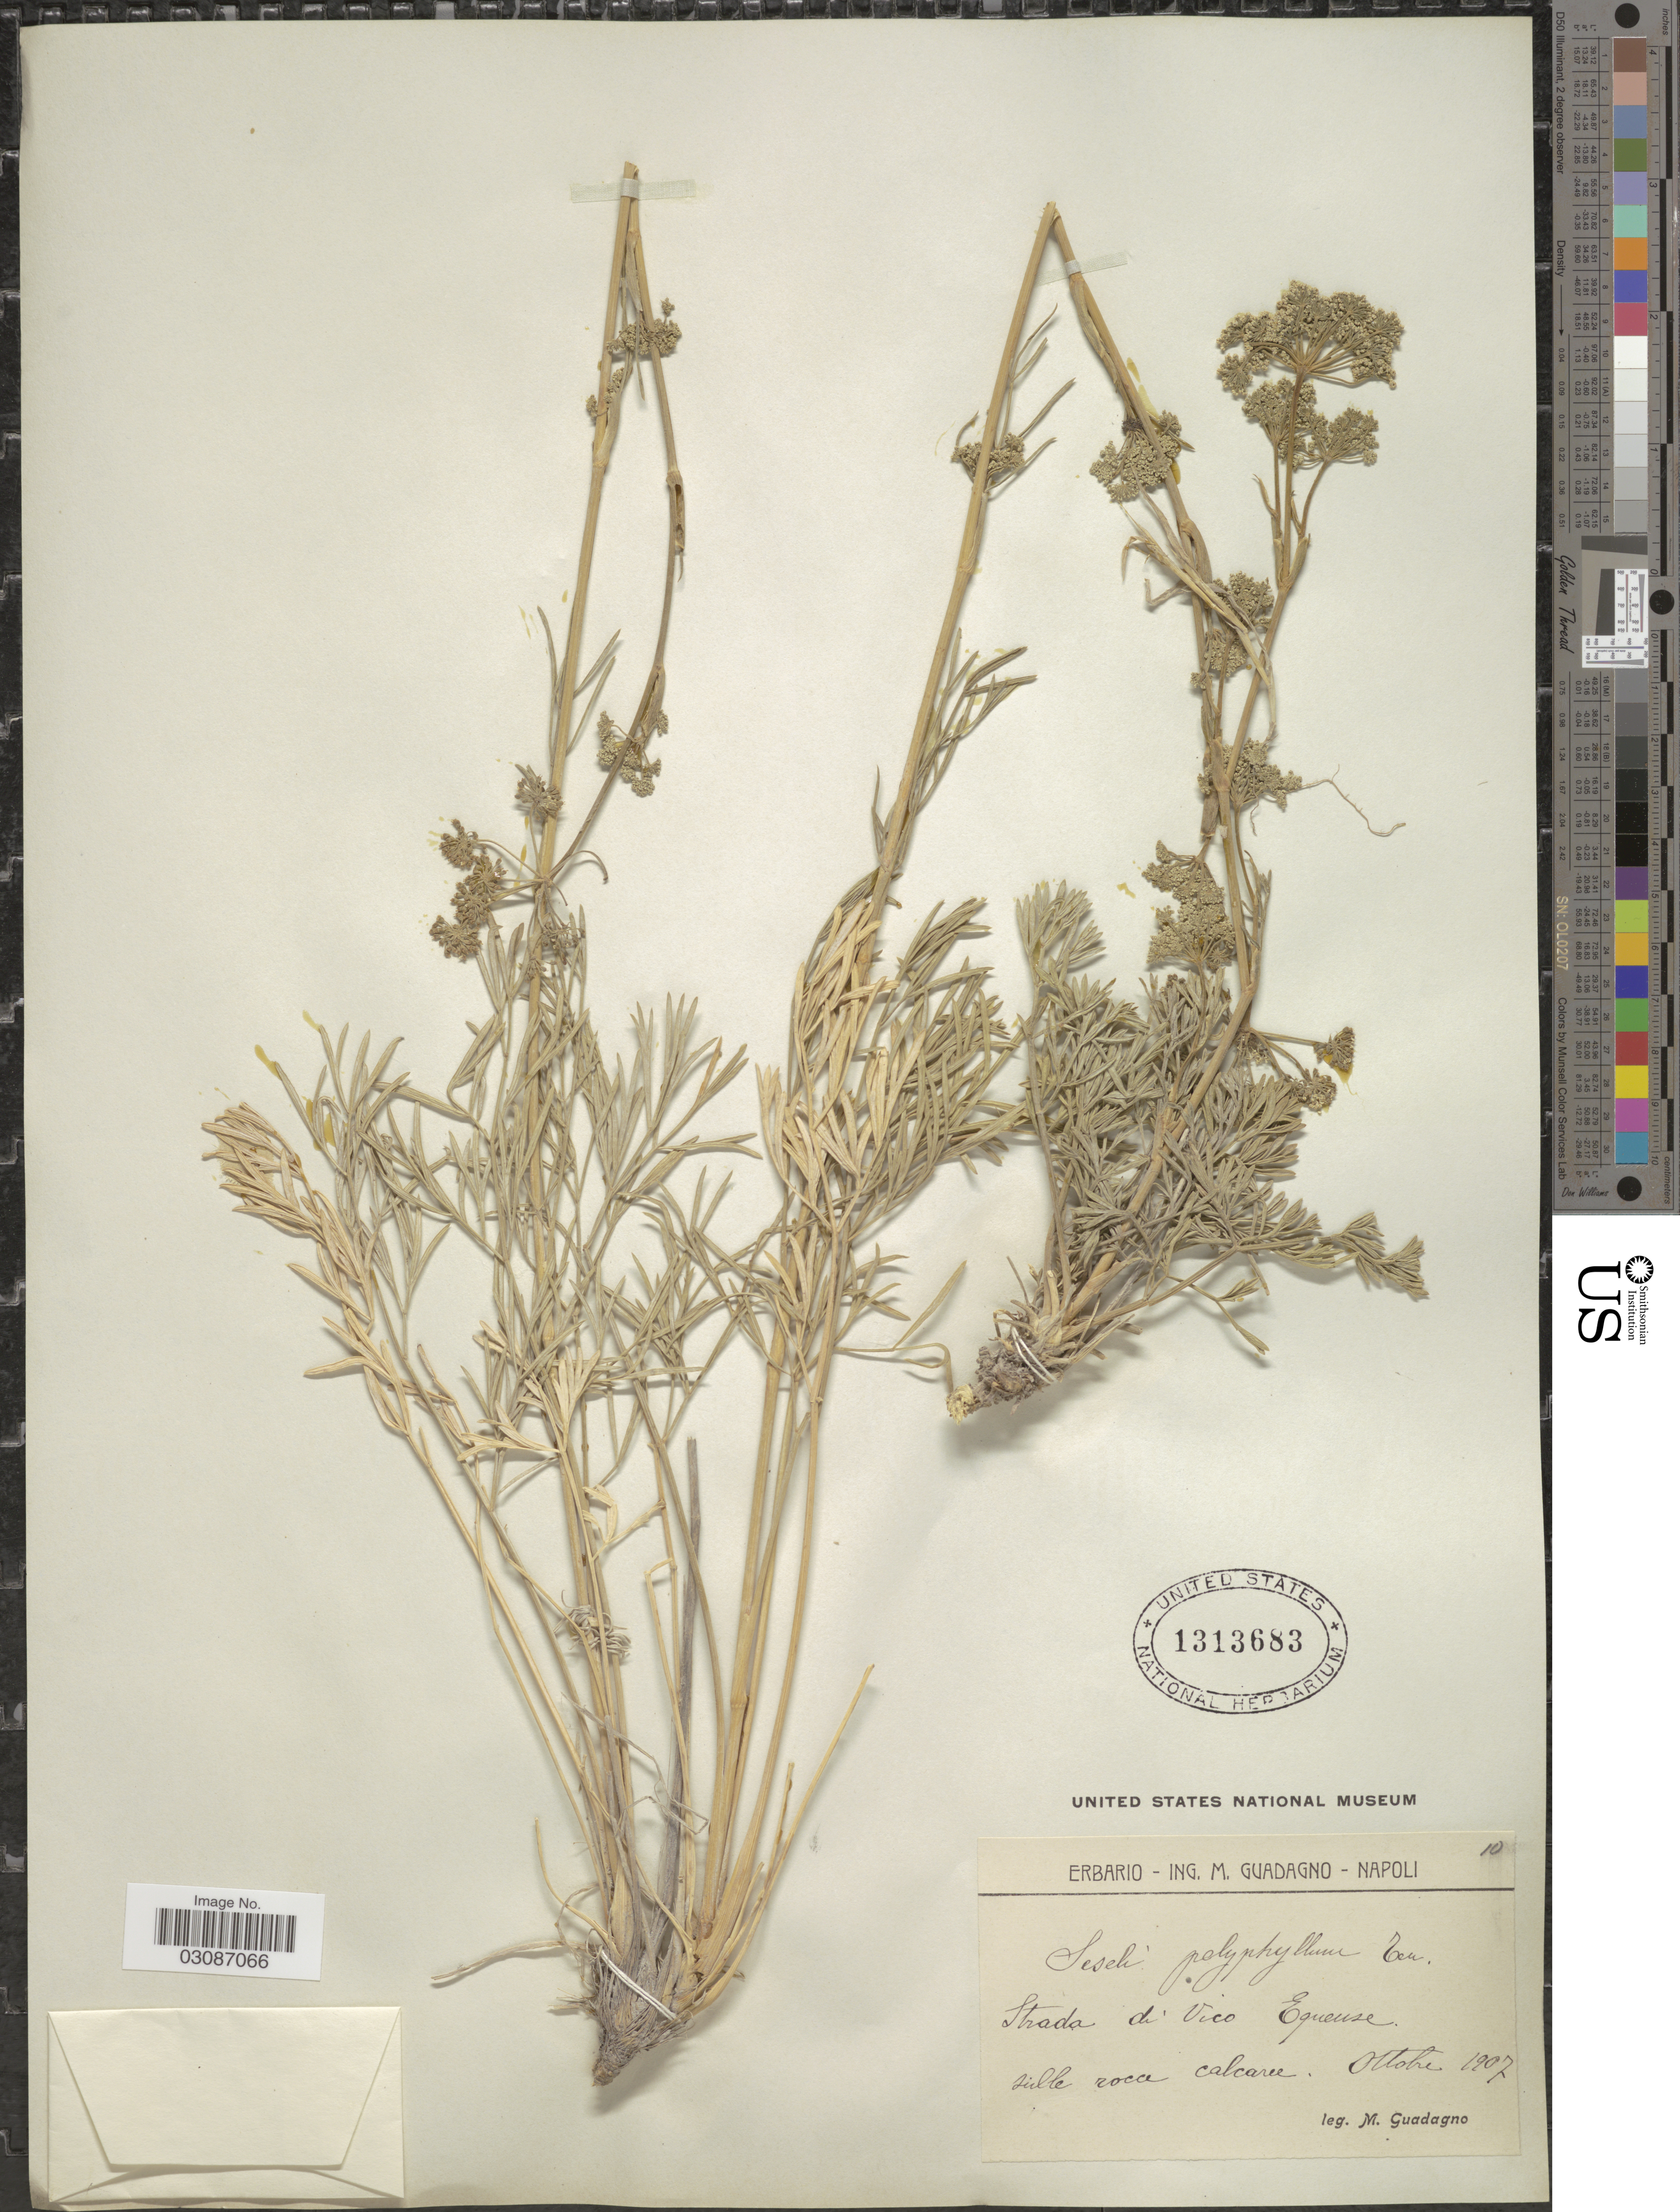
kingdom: Plantae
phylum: Tracheophyta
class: Magnoliopsida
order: Apiales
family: Apiaceae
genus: Seseli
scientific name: Seseli polyphyllum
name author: Ten.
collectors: M. Guadagno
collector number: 10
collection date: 1907-10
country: Italy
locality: Strada di Vico Equense.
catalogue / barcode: US 1313683